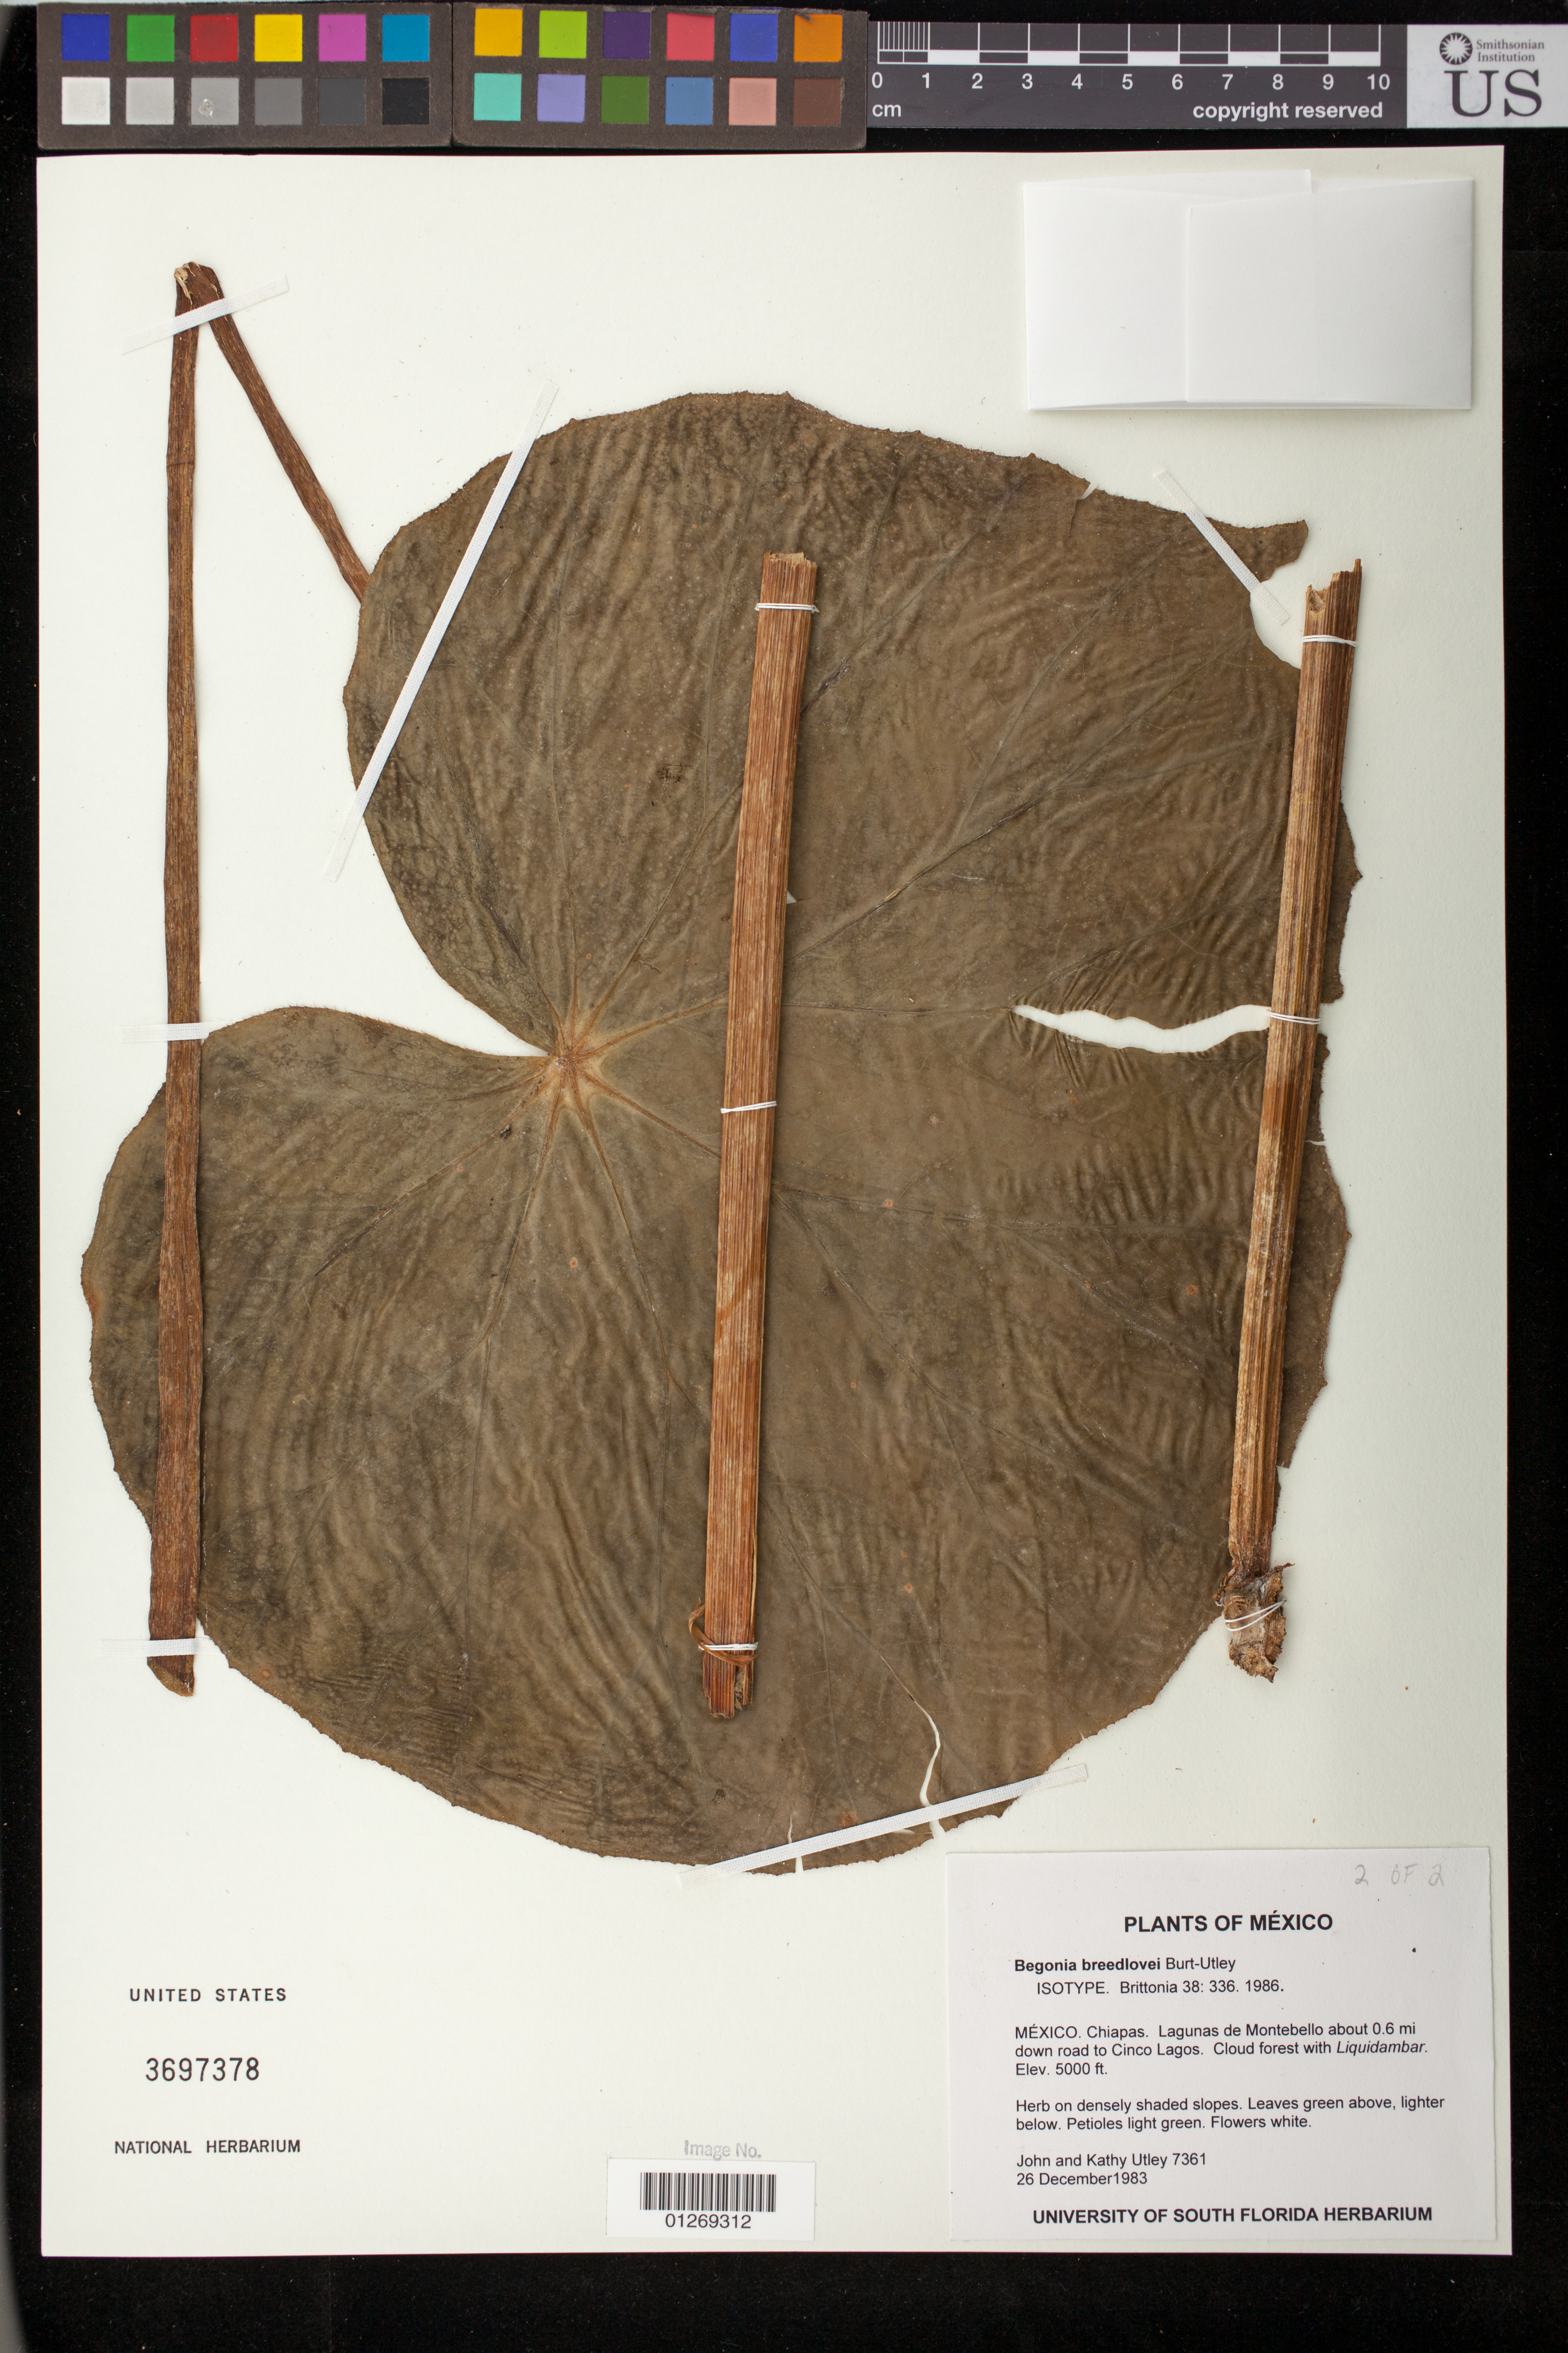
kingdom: Plantae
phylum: Tracheophyta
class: Magnoliopsida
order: Cucurbitales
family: Begoniaceae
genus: Begonia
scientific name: Begonia breedlovei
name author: Burt-Utley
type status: Isotype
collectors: J. F. Utley & K. M. Burt-Utley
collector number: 7361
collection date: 1983-12-26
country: Mexico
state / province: Chiapas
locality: Chiapas. Lagunas de Montebello about 0.6 mi down road to Cinco Lagos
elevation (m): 1524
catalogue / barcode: US 3697378